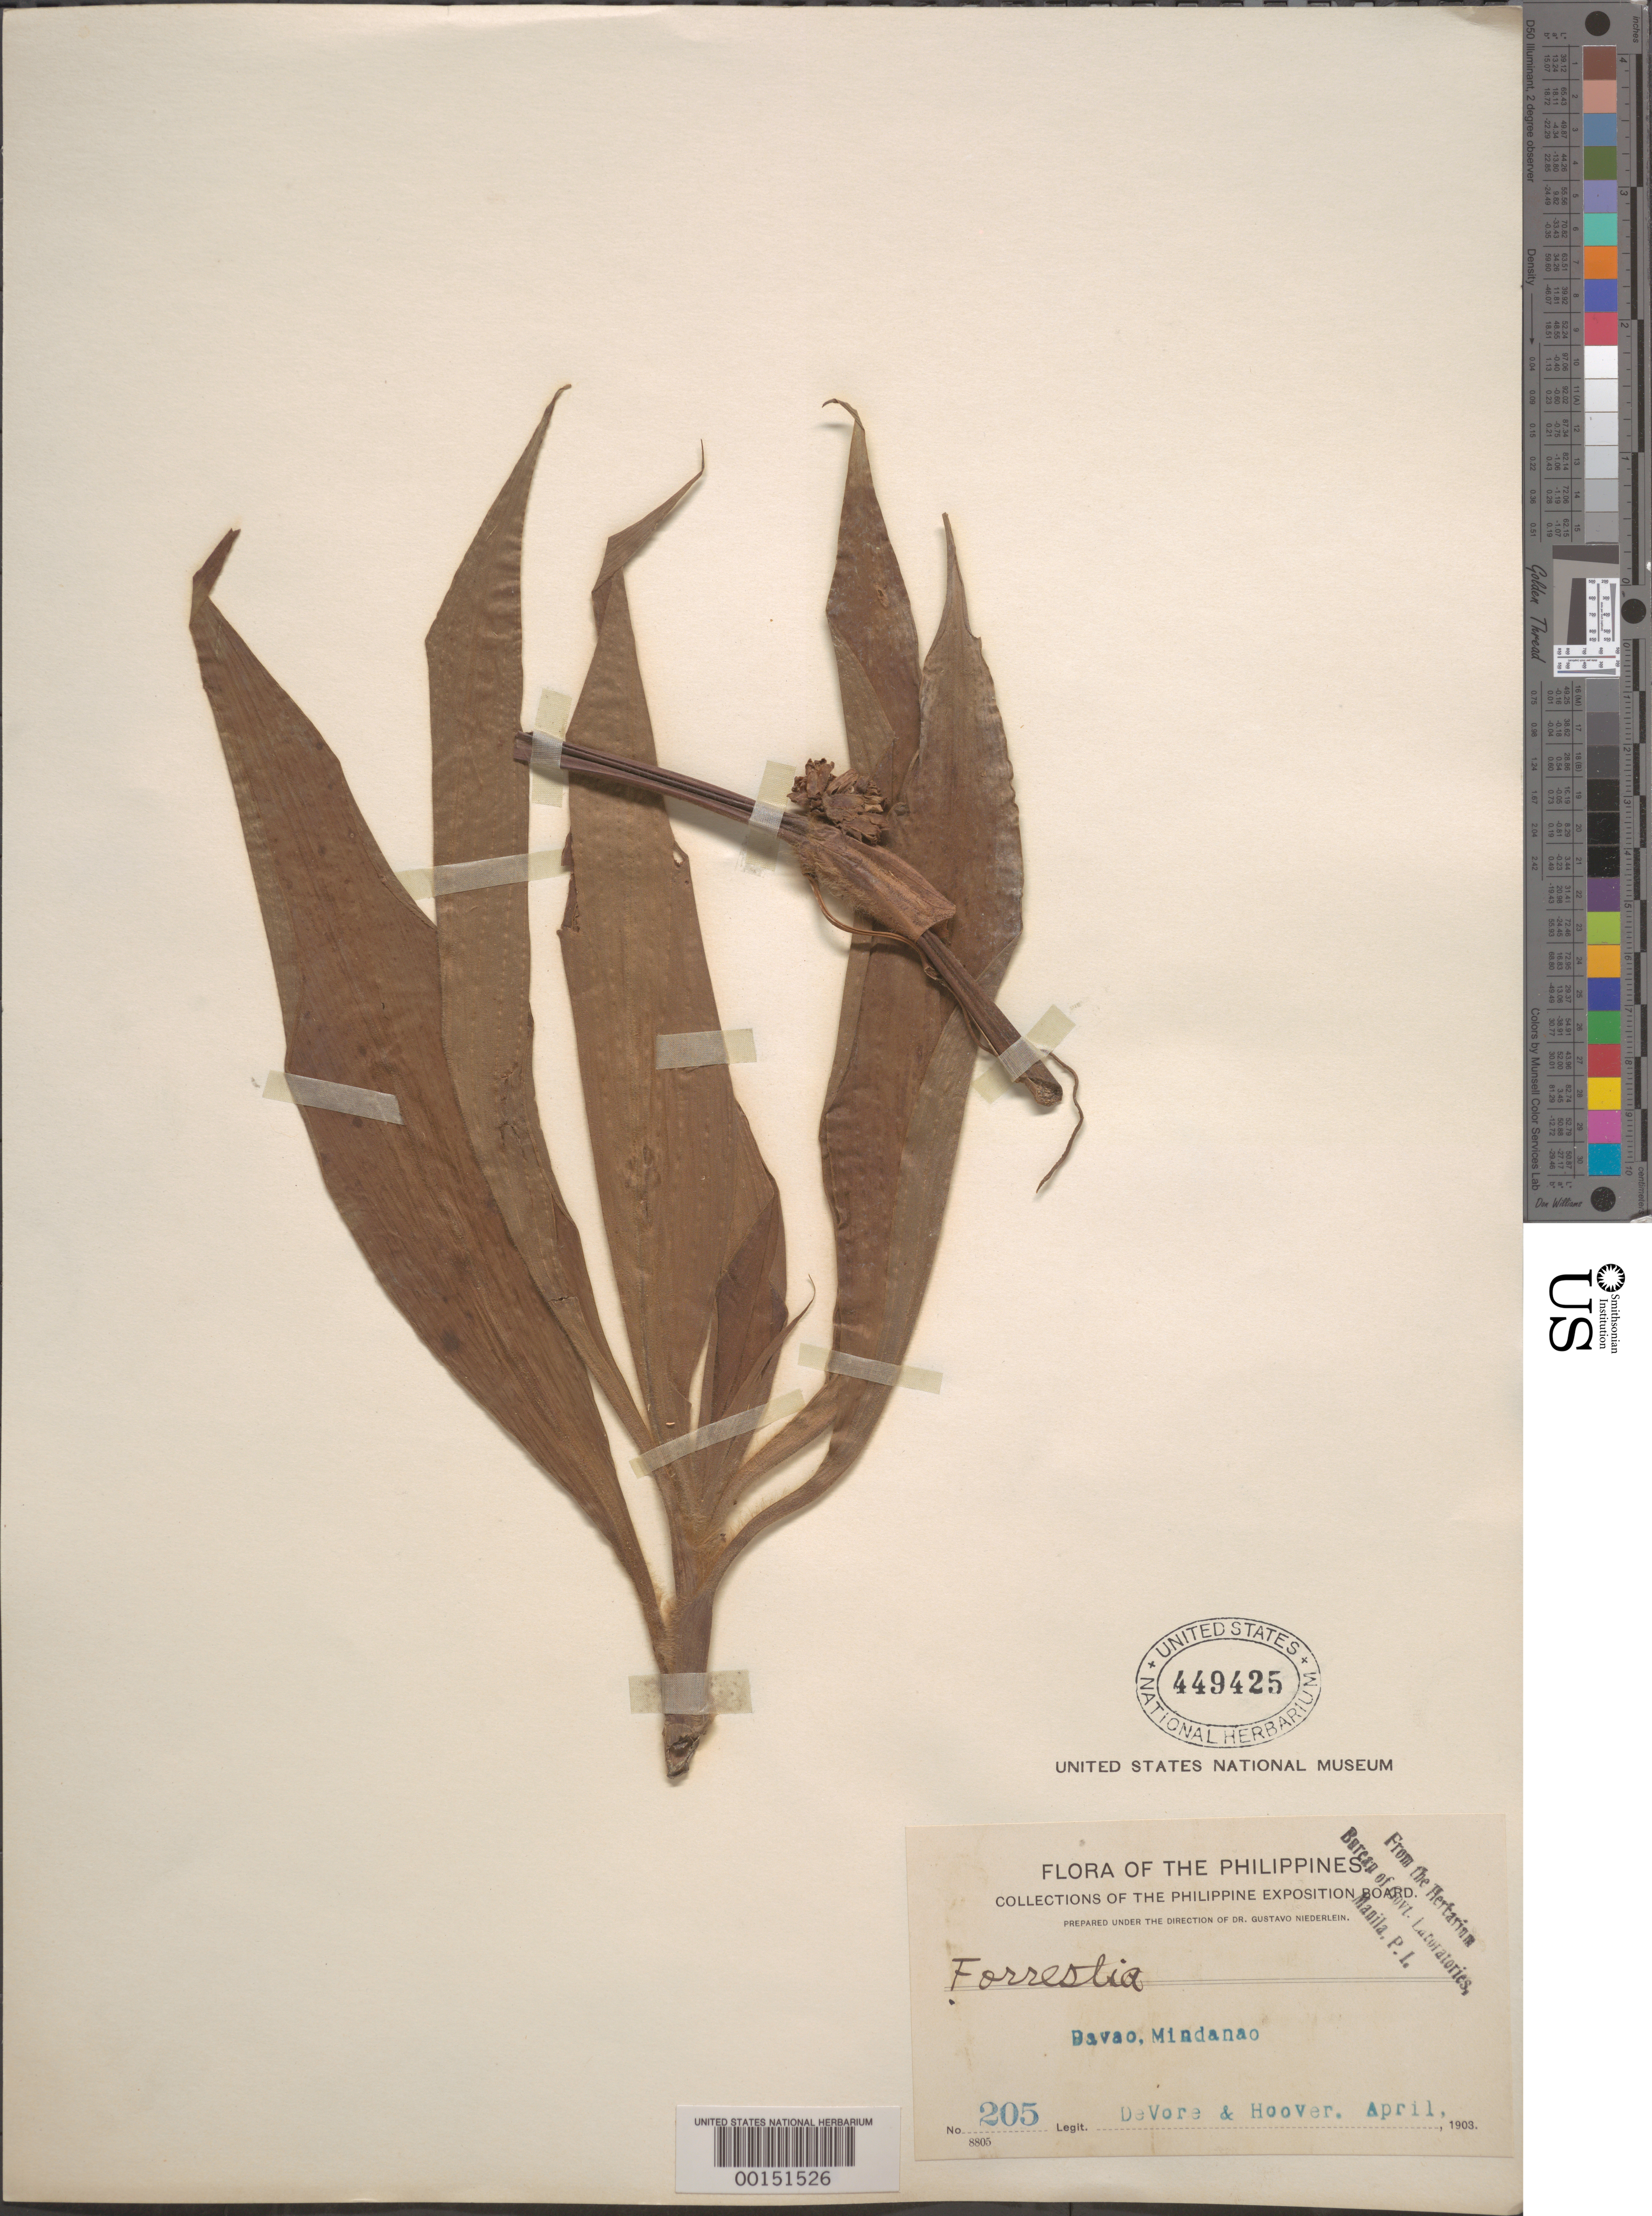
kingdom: Plantae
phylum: Tracheophyta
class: Liliopsida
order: Commelinales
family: Commelinaceae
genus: Amischotolype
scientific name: Amischotolype hispida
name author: (A. Rich.) D.Y. Hong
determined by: Strong, Mark T., (BOT), Smithsonian Institution - National Museum of Natural History (UNITED STATES)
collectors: B. F. DeVore & C. L. Hoover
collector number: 205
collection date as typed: Apr 1903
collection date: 1903-04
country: Philippines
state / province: Davao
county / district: Davao del Norte / Davao del Sur / Davao Oriental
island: Mindanao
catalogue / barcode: US 449425